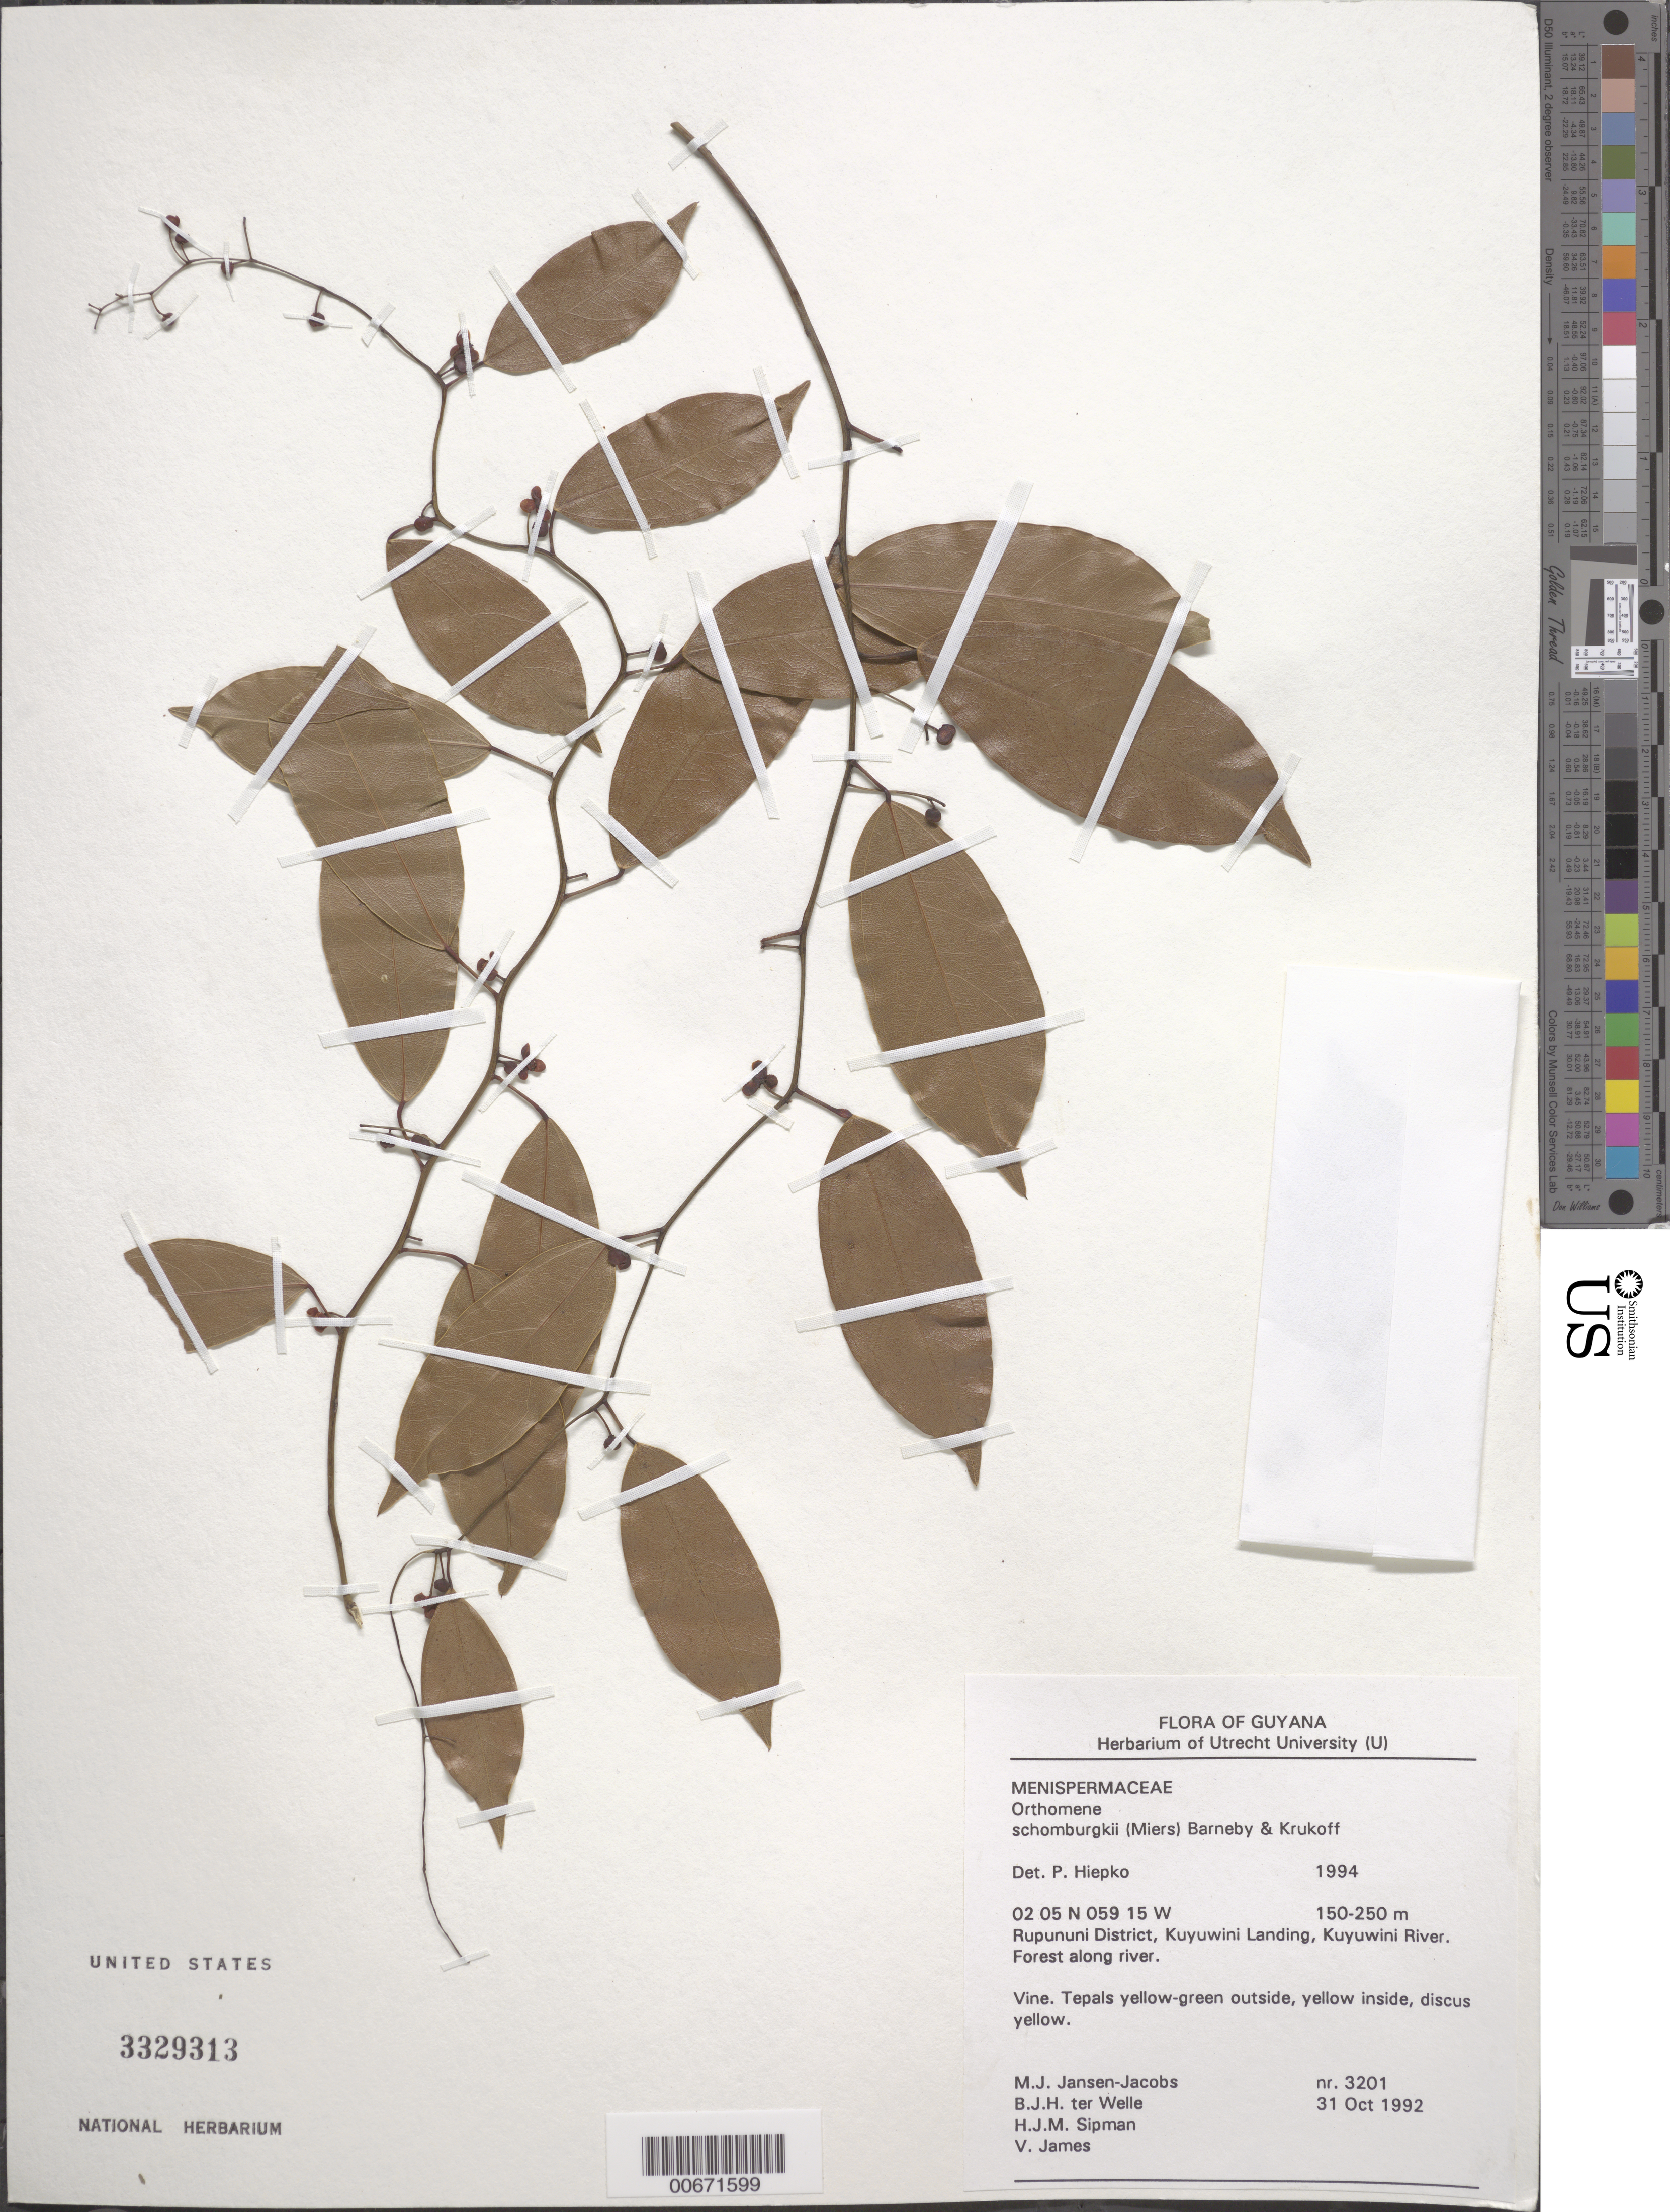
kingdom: Plantae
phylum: Tracheophyta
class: Magnoliopsida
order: Ranunculales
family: Menispermaceae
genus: Anomospermum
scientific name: Anomospermum schomburgkii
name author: Miers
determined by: Strong, Mark T., (BOT), Smithsonian Institution - National Museum of Natural History (UNITED STATES)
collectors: M. J. Jansen-Jacobs, B. Welle, H. J. M. Sipman & V. James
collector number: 3201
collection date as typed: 31-Oct-92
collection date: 1992-10-31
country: Guyana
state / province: U. Takutu-U. Essequibo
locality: Kuyuwini Landing, Kuyuwini River, Rupununi District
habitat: Forest along river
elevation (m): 150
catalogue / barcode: US 3329313